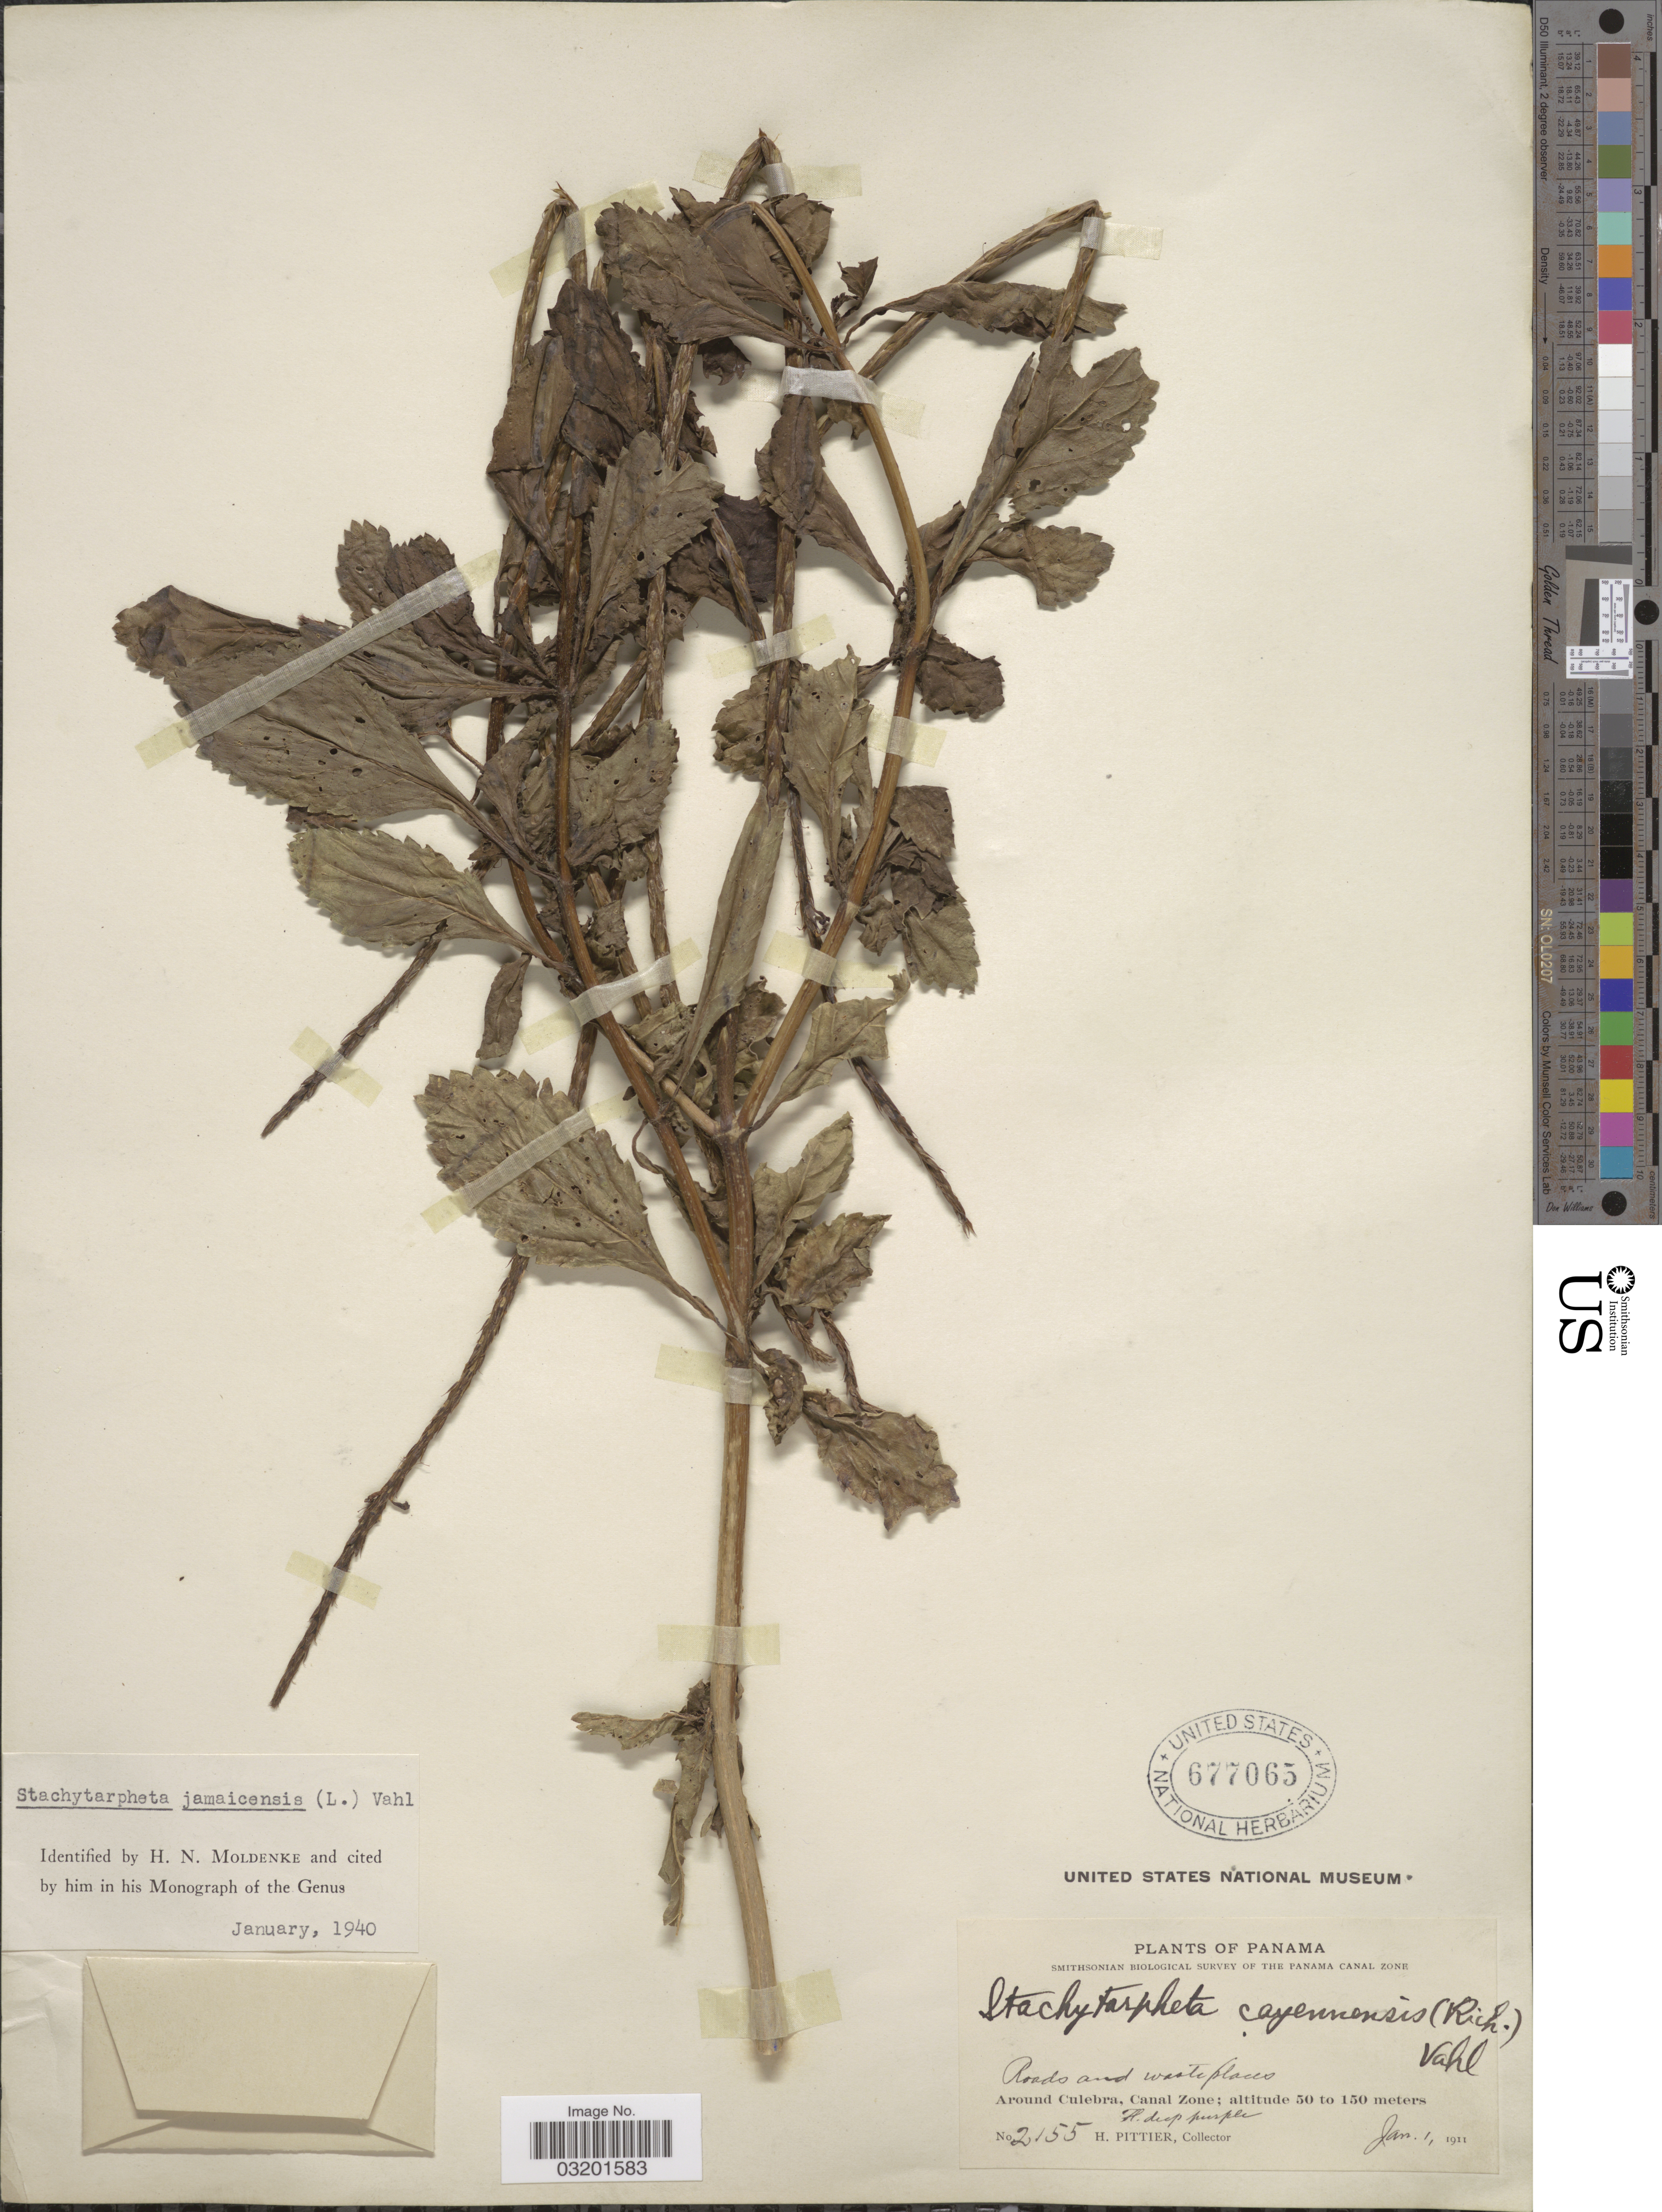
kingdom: Plantae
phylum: Tracheophyta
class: Magnoliopsida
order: Lamiales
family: Verbenaceae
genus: Stachytarpheta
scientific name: Stachytarpheta jamaicensis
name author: (L.) Vahl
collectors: H. F. Pittier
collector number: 2155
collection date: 1911-01-01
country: Panama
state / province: Colón / Panamá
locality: Around Culebra, Canal Zone.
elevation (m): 50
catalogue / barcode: US 677065